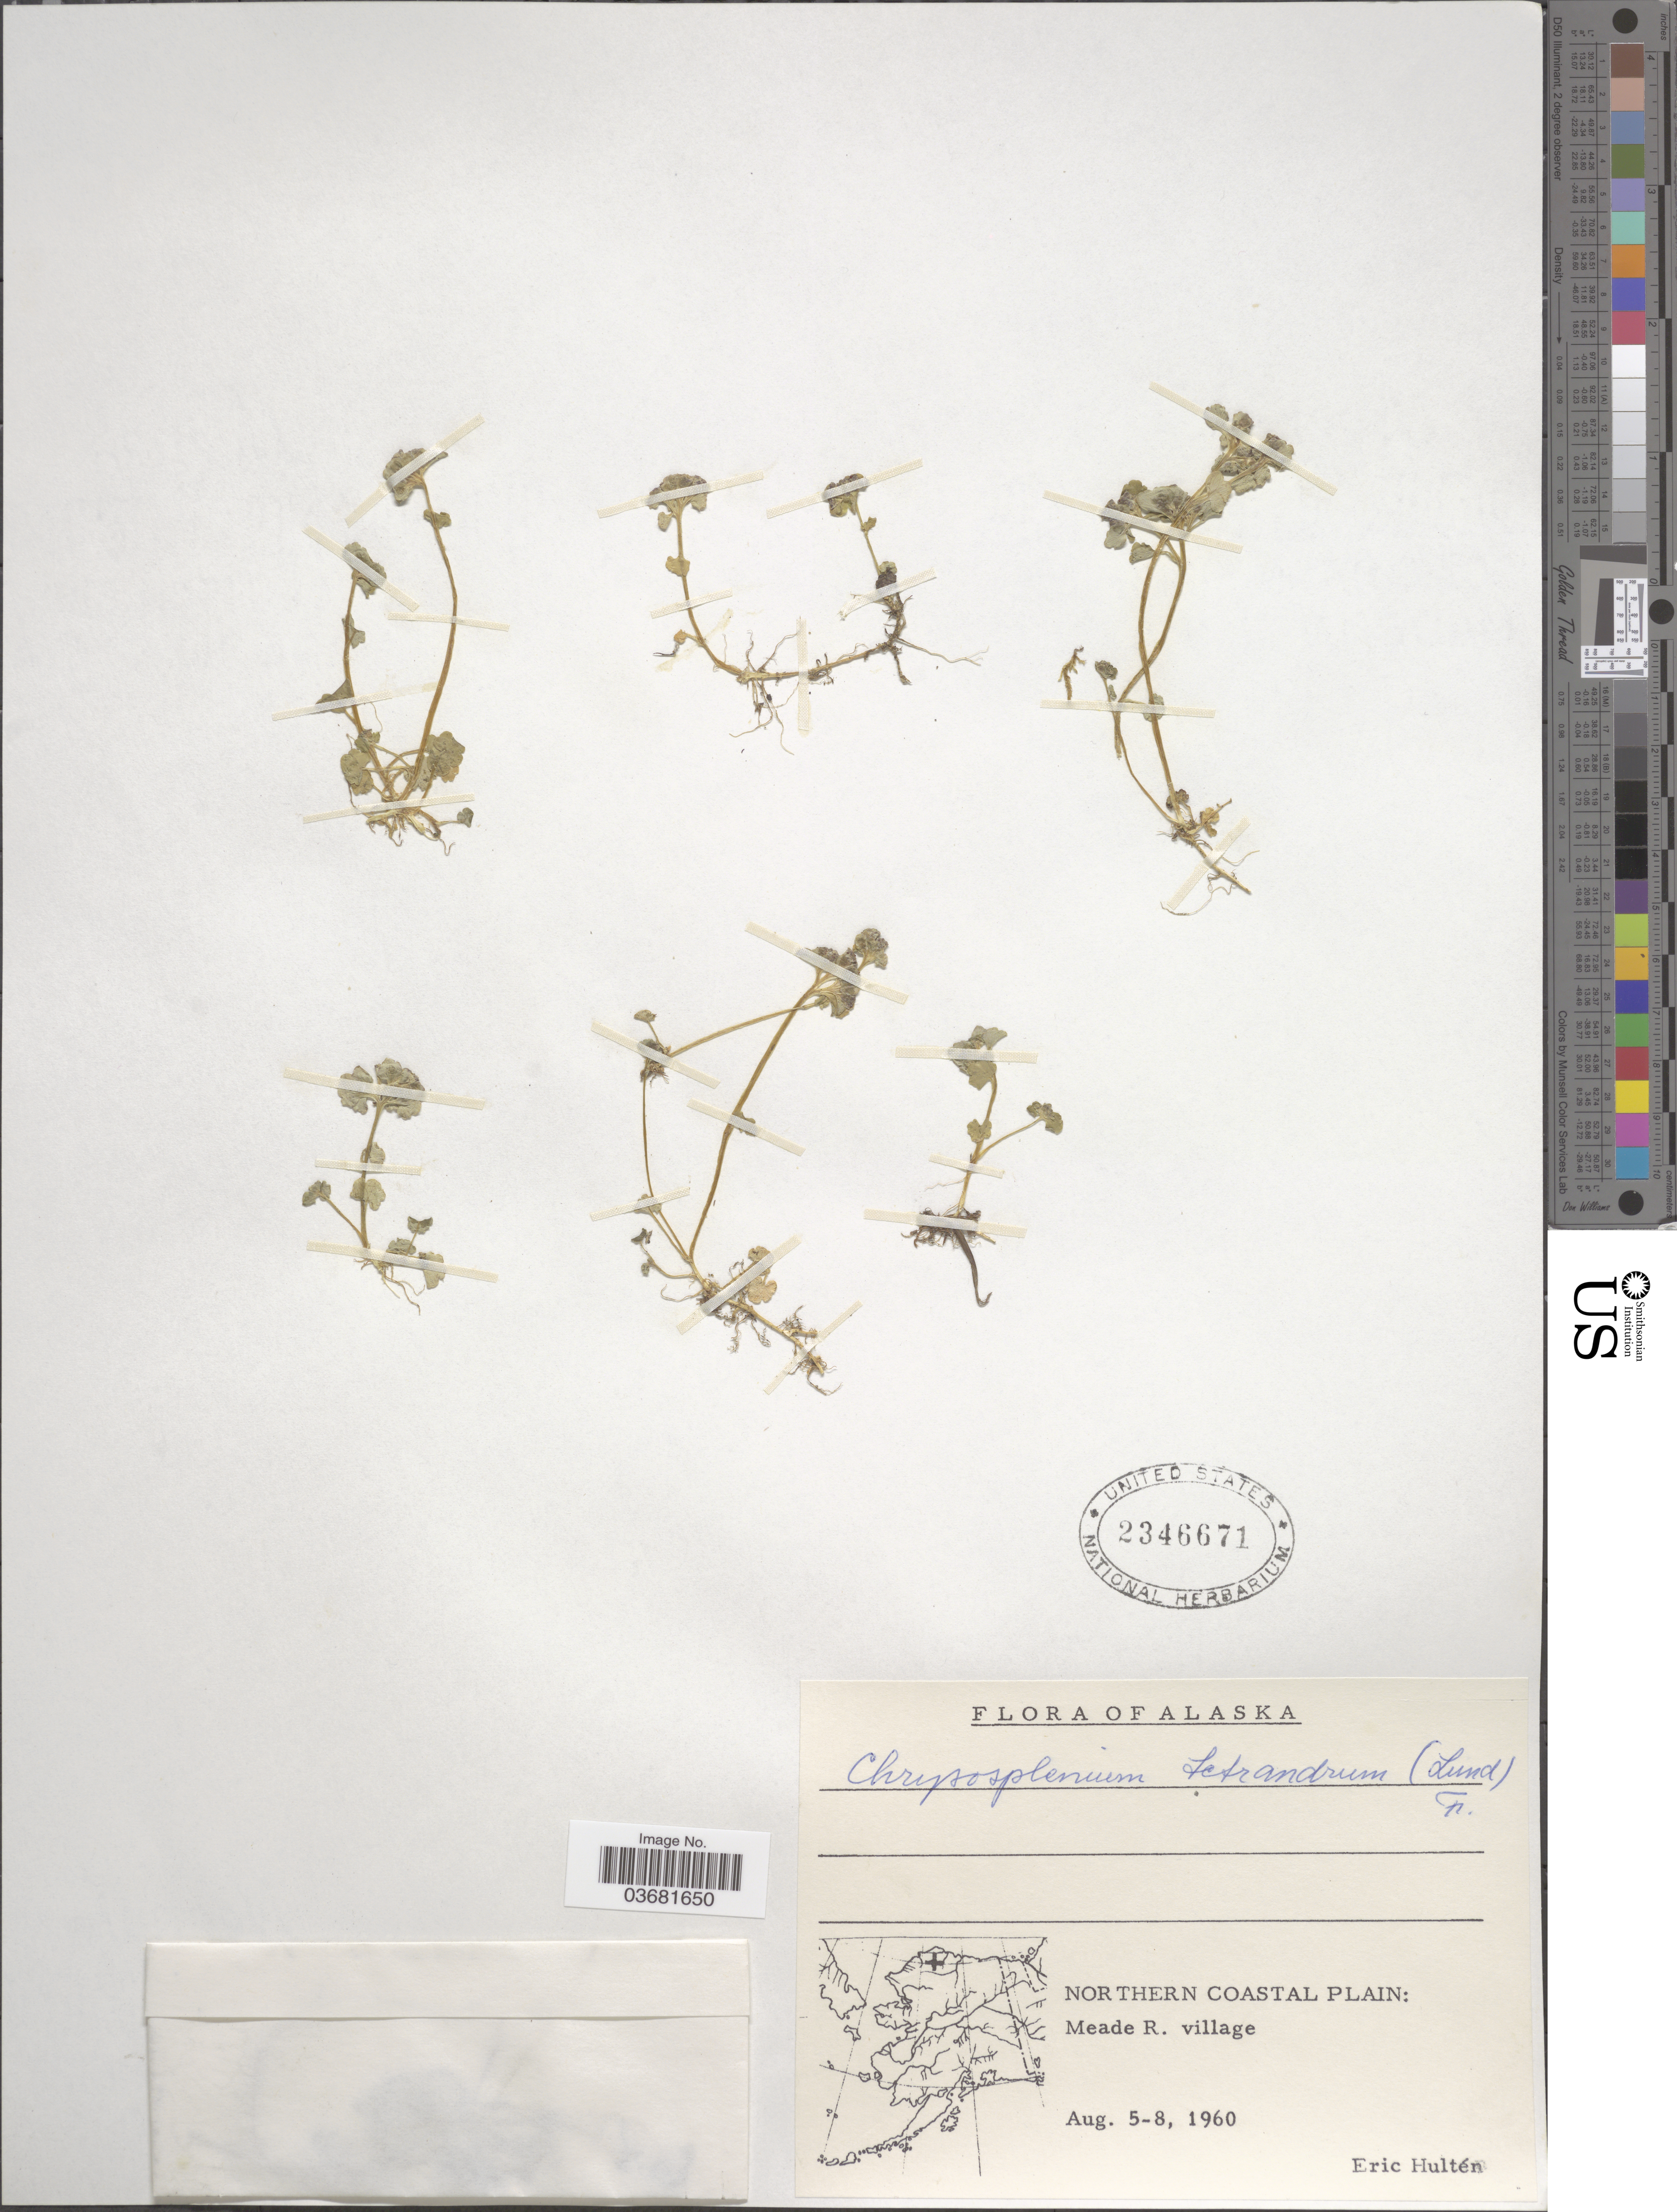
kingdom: Plantae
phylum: Tracheophyta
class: Magnoliopsida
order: Saxifragales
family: Saxifragaceae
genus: Chrysosplenium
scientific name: Chrysosplenium tetrandrum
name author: (N. Lund) Th. Fr.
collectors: E. G. Hultén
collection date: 1960-08-05/1960-08-08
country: United States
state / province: Alaska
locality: Northern Coastal Plain: Meade R. village.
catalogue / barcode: US 2346671